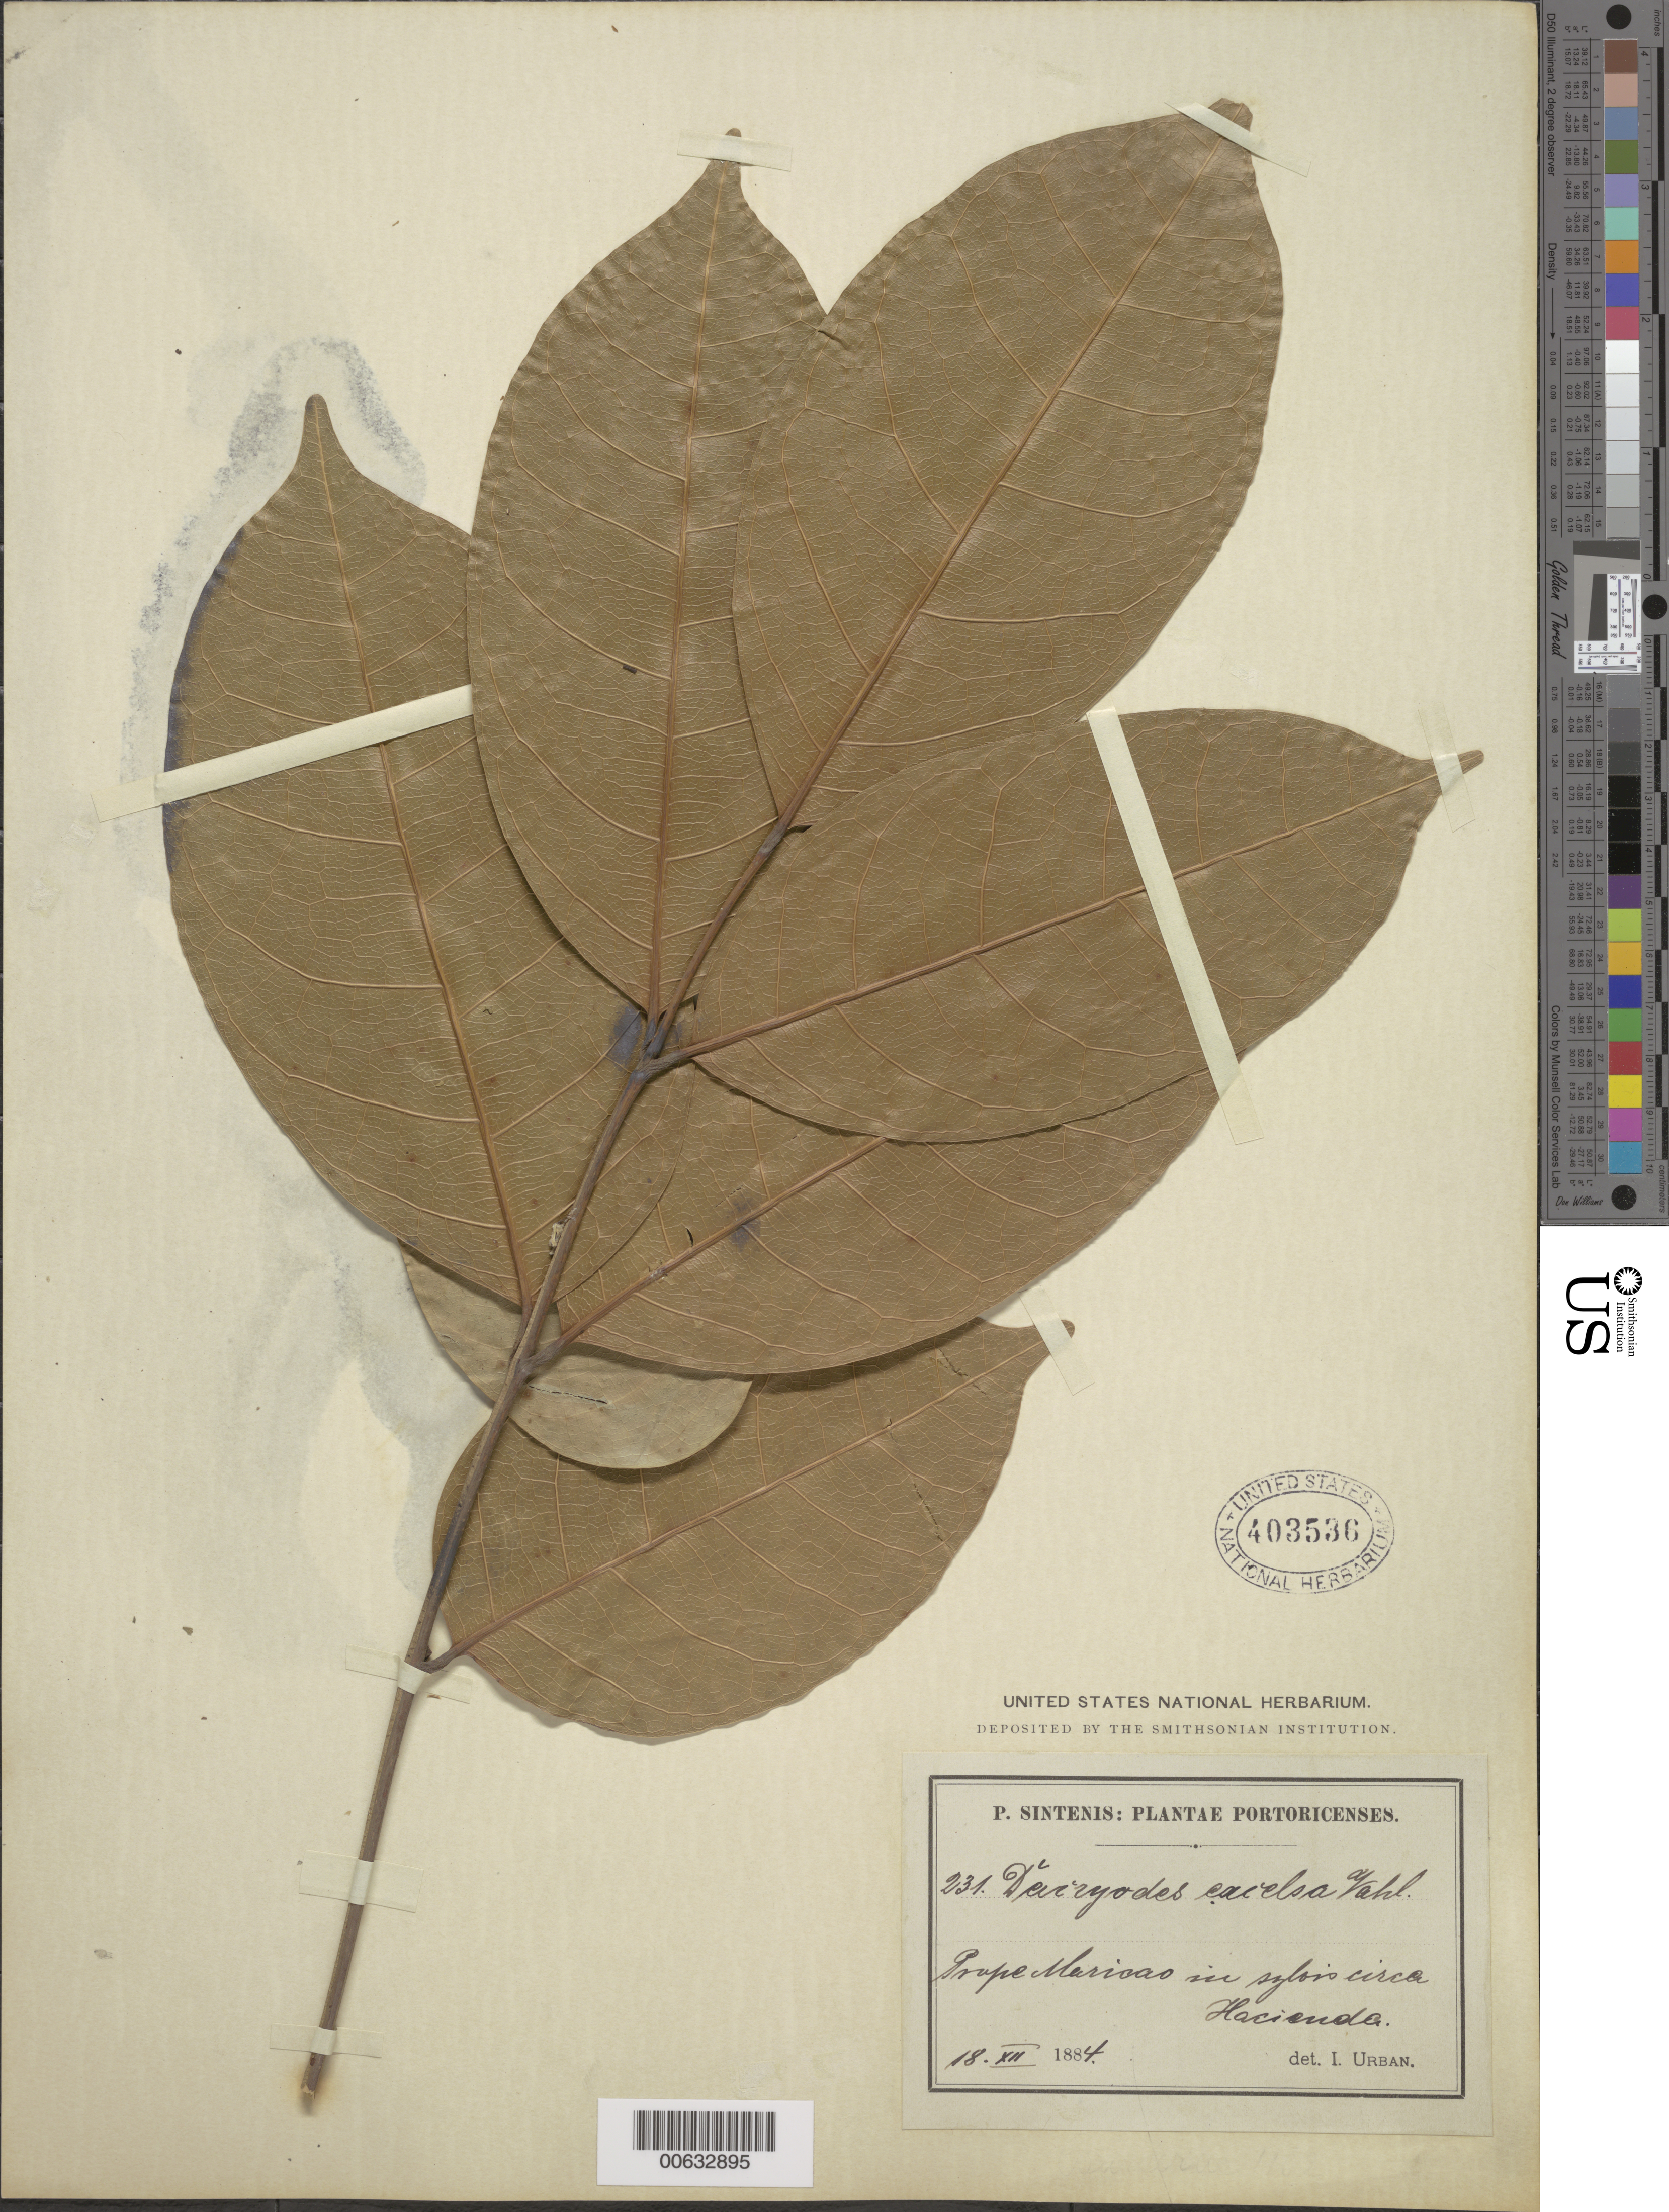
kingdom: Plantae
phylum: Tracheophyta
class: Magnoliopsida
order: Sapindales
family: Burseraceae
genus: Dacryodes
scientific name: Dacryodes excelsa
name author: Vahl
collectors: P. Sintenis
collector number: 231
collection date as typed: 18 Dec 1884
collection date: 1884-12-18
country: Puerto Rico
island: Greater Antilles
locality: Prope Maricao, in sylvis circa Hacienda.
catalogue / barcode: US 403536